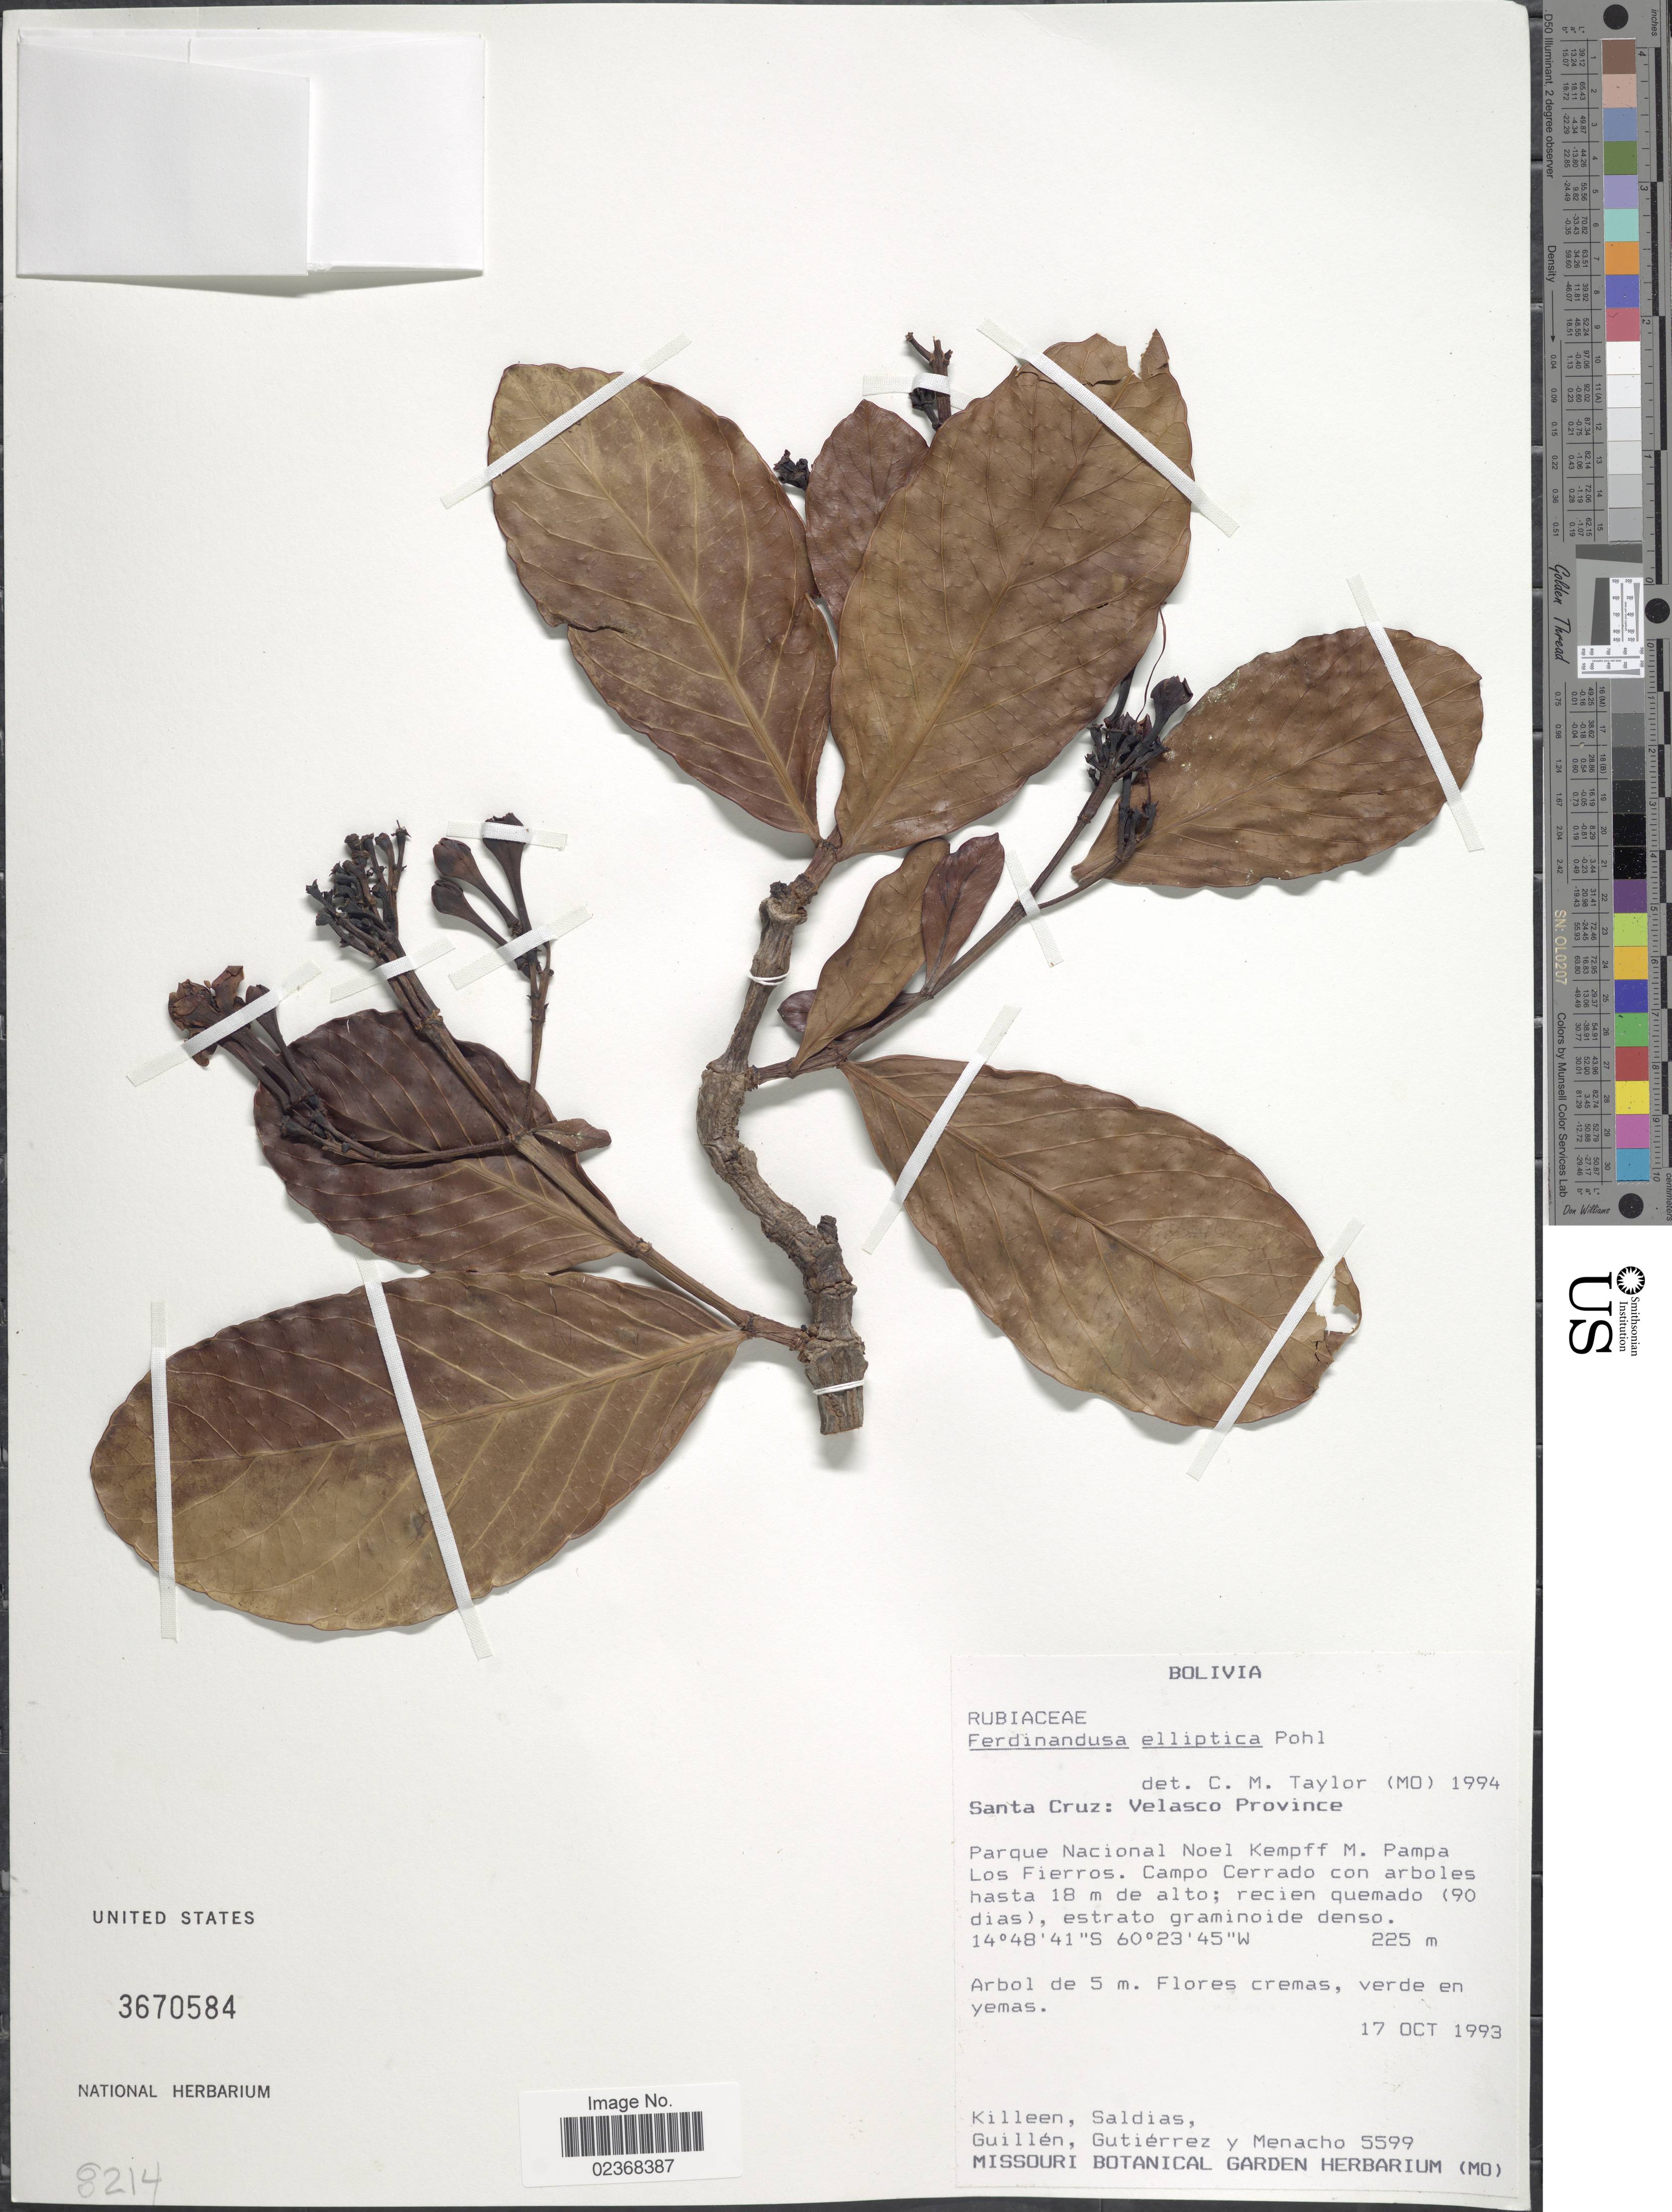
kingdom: Plantae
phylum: Tracheophyta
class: Magnoliopsida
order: Gentianales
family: Rubiaceae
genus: Ferdinandusa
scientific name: Ferdinandusa elliptica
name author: (Pohl) Pohl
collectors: Killeen, --, -. Saldias, -- Guillen, Gutiérrez, -- & Menacho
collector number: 5599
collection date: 1993-10-17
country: Bolivia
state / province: Santa Cruz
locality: Velasco Province, Parque Nacional Noel Kempff M. Pampa Los Fierros. Campo Cerrado con arboles hasta 18 m del alto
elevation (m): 225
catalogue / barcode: US 3670584